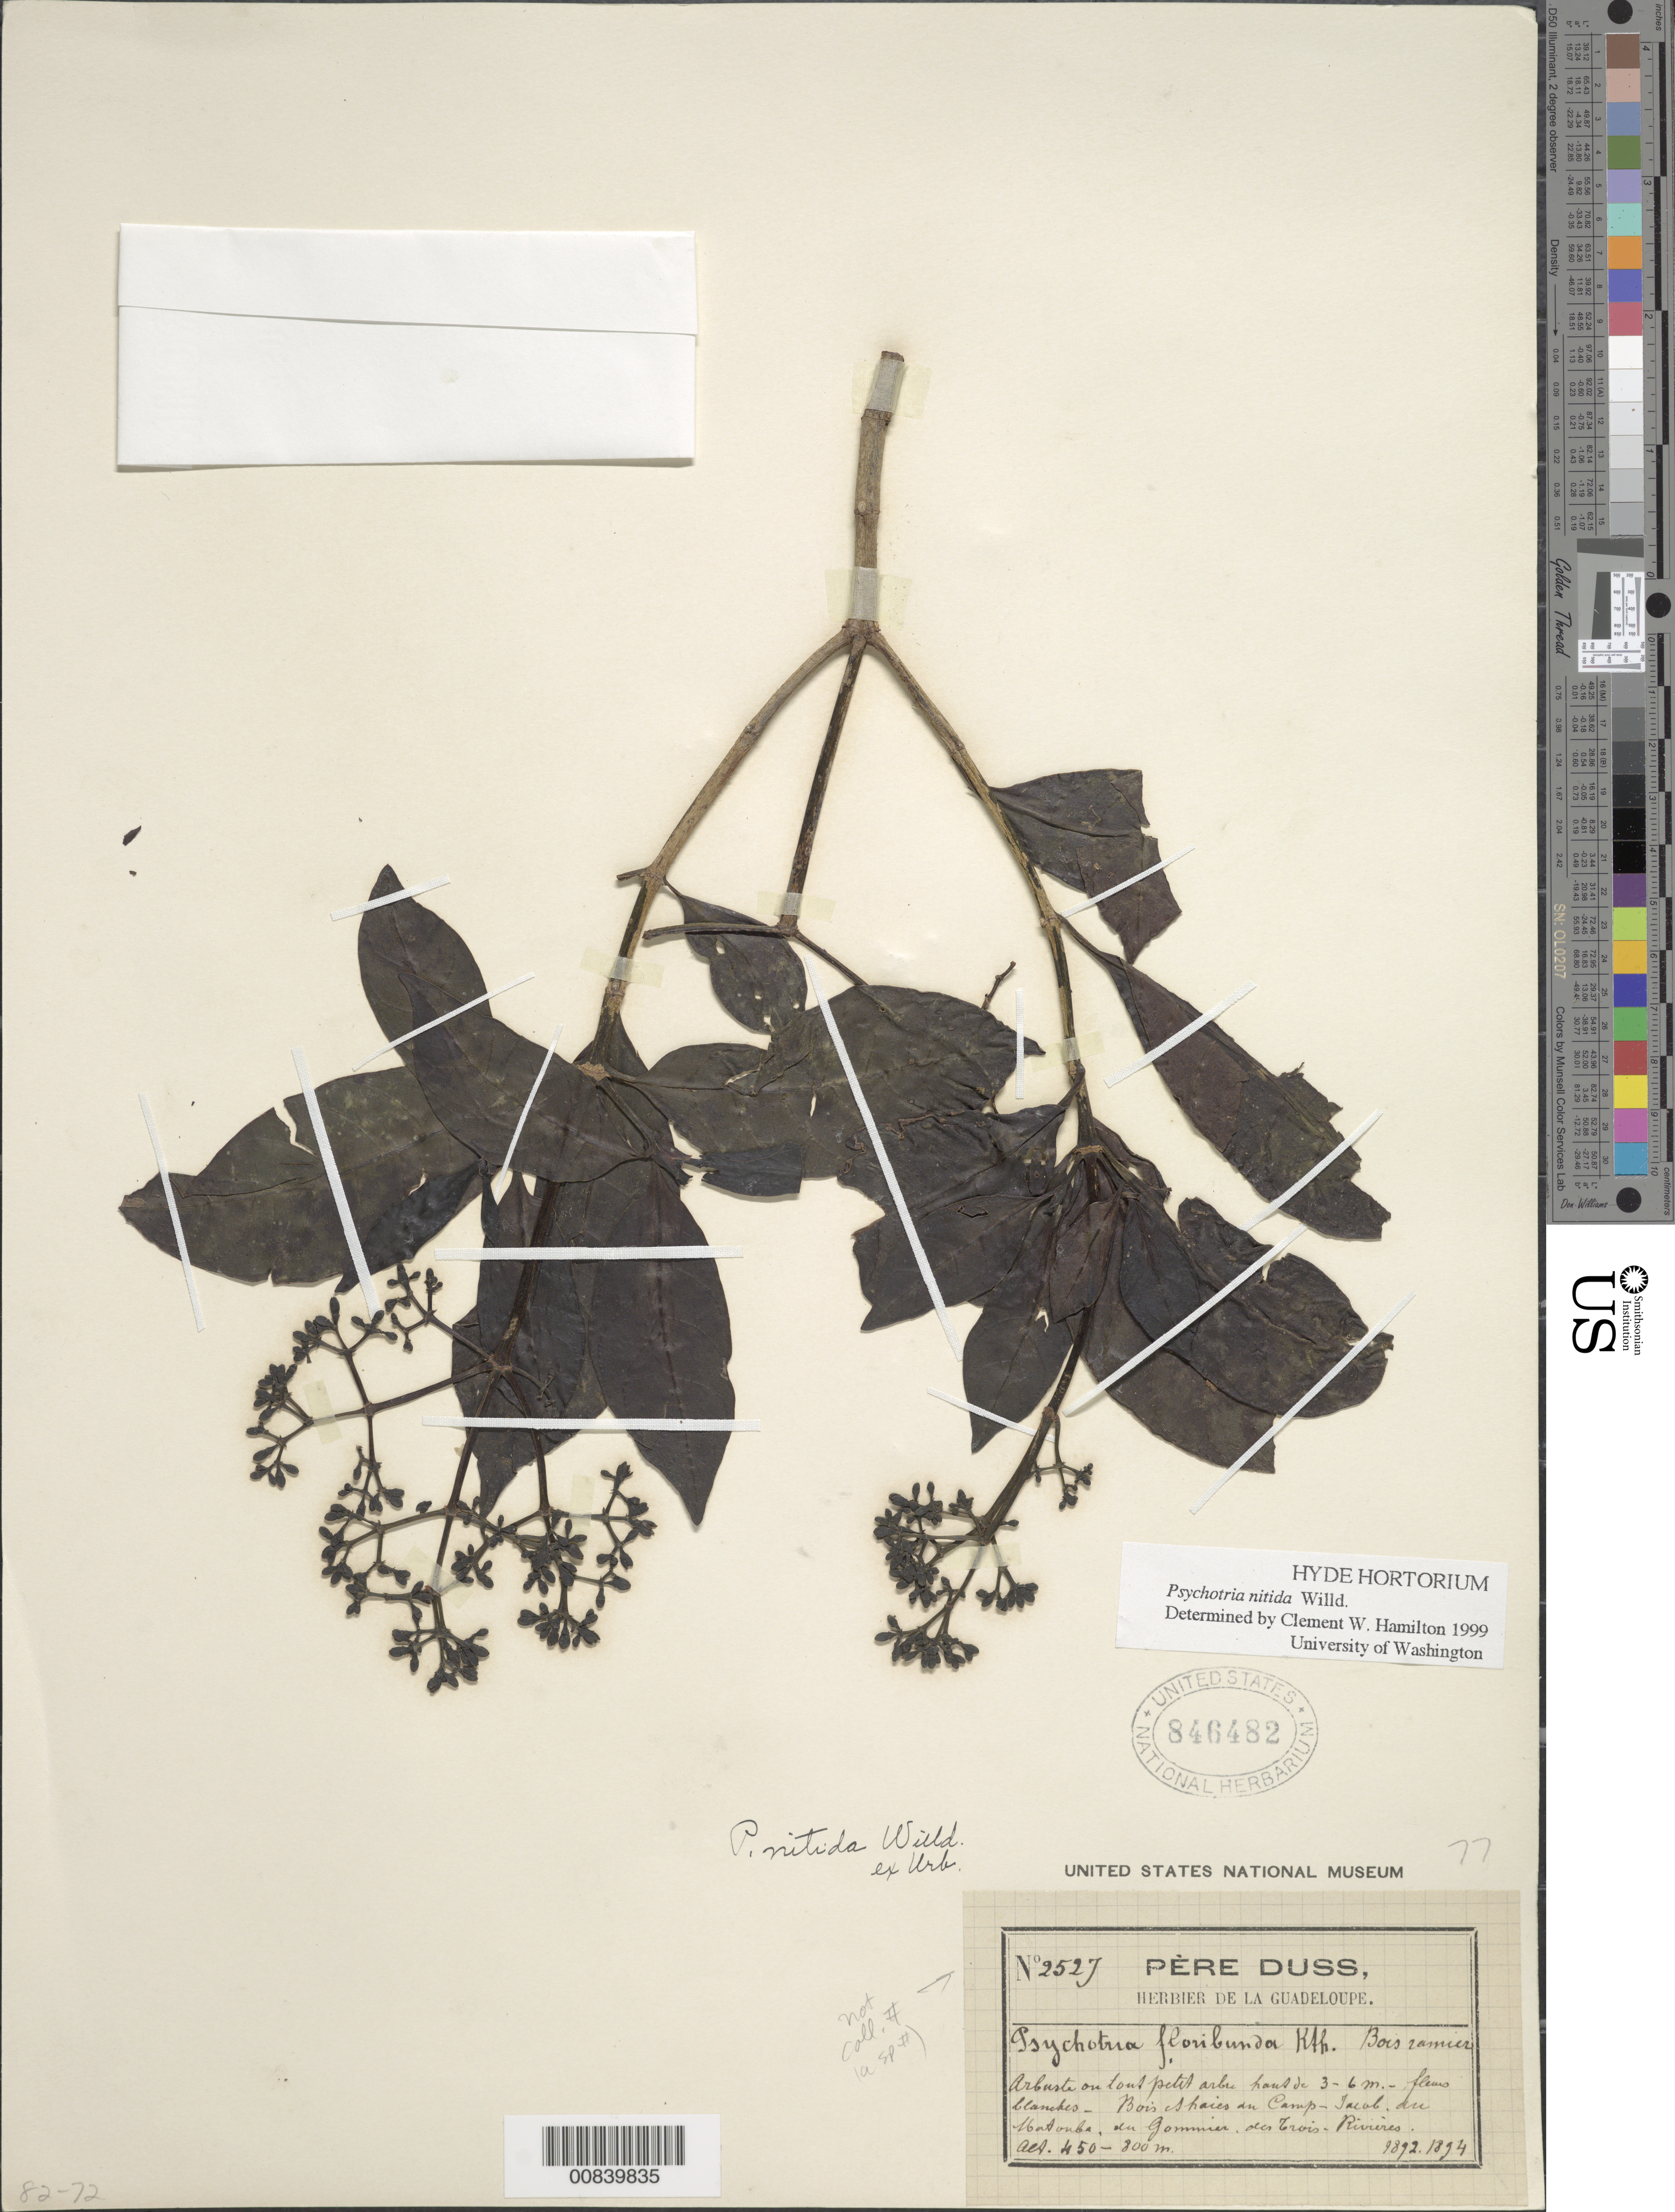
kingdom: Plantae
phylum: Tracheophyta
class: Magnoliopsida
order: Gentianales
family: Rubiaceae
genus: Psychotria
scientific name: Psychotria mapourioides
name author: DC.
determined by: Hamilton, C. W.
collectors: Père Duss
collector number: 2527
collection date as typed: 1892 to -- --- 1894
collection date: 1892/1894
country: Guadeloupe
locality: Bois Shaies au Camp-Jacob duMatonba, duGommier, des Trois-Rivières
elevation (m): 450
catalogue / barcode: US 846482